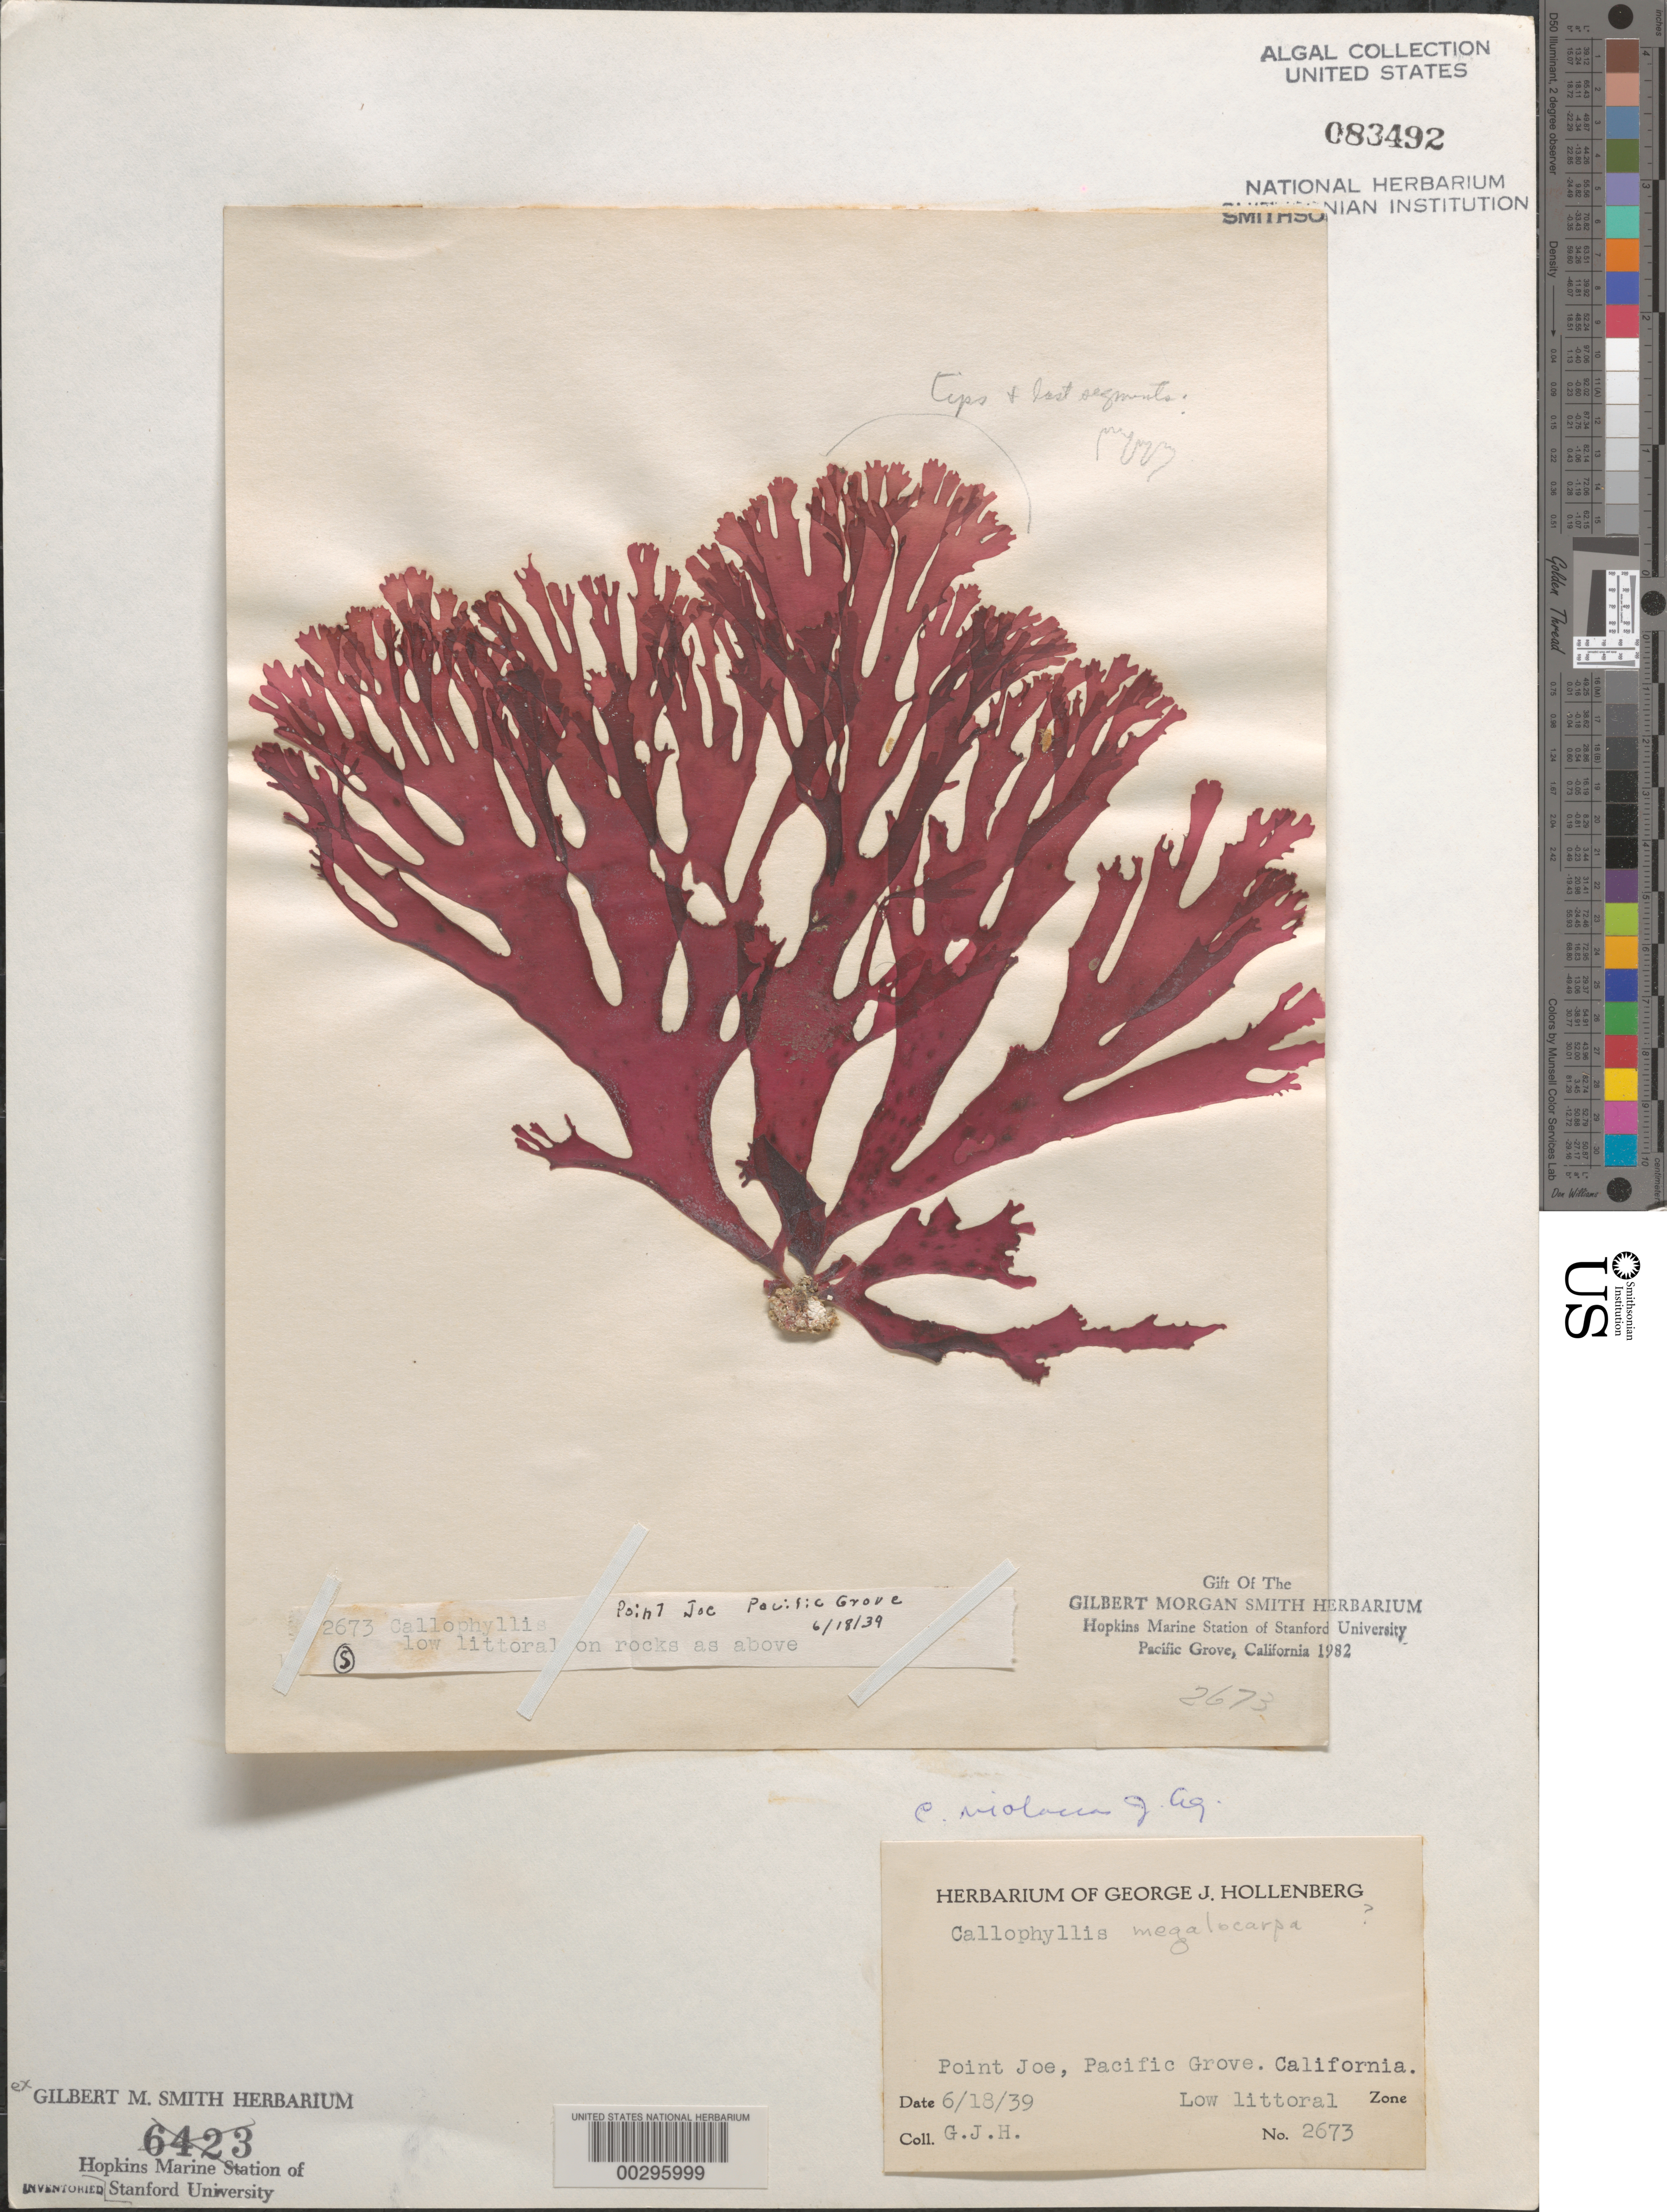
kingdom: Plantae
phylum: Rhodophyta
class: Florideophyceae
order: Gigartinales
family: Kallymeniaceae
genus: Callophyllis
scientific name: Callophyllis violacea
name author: J. Agardh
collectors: G. Hollenberg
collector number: GJH 2673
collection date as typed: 18 Jun 1939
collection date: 1939-06-18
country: United States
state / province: California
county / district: Monterey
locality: Point Joe, Pacific Grove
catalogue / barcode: US 83492